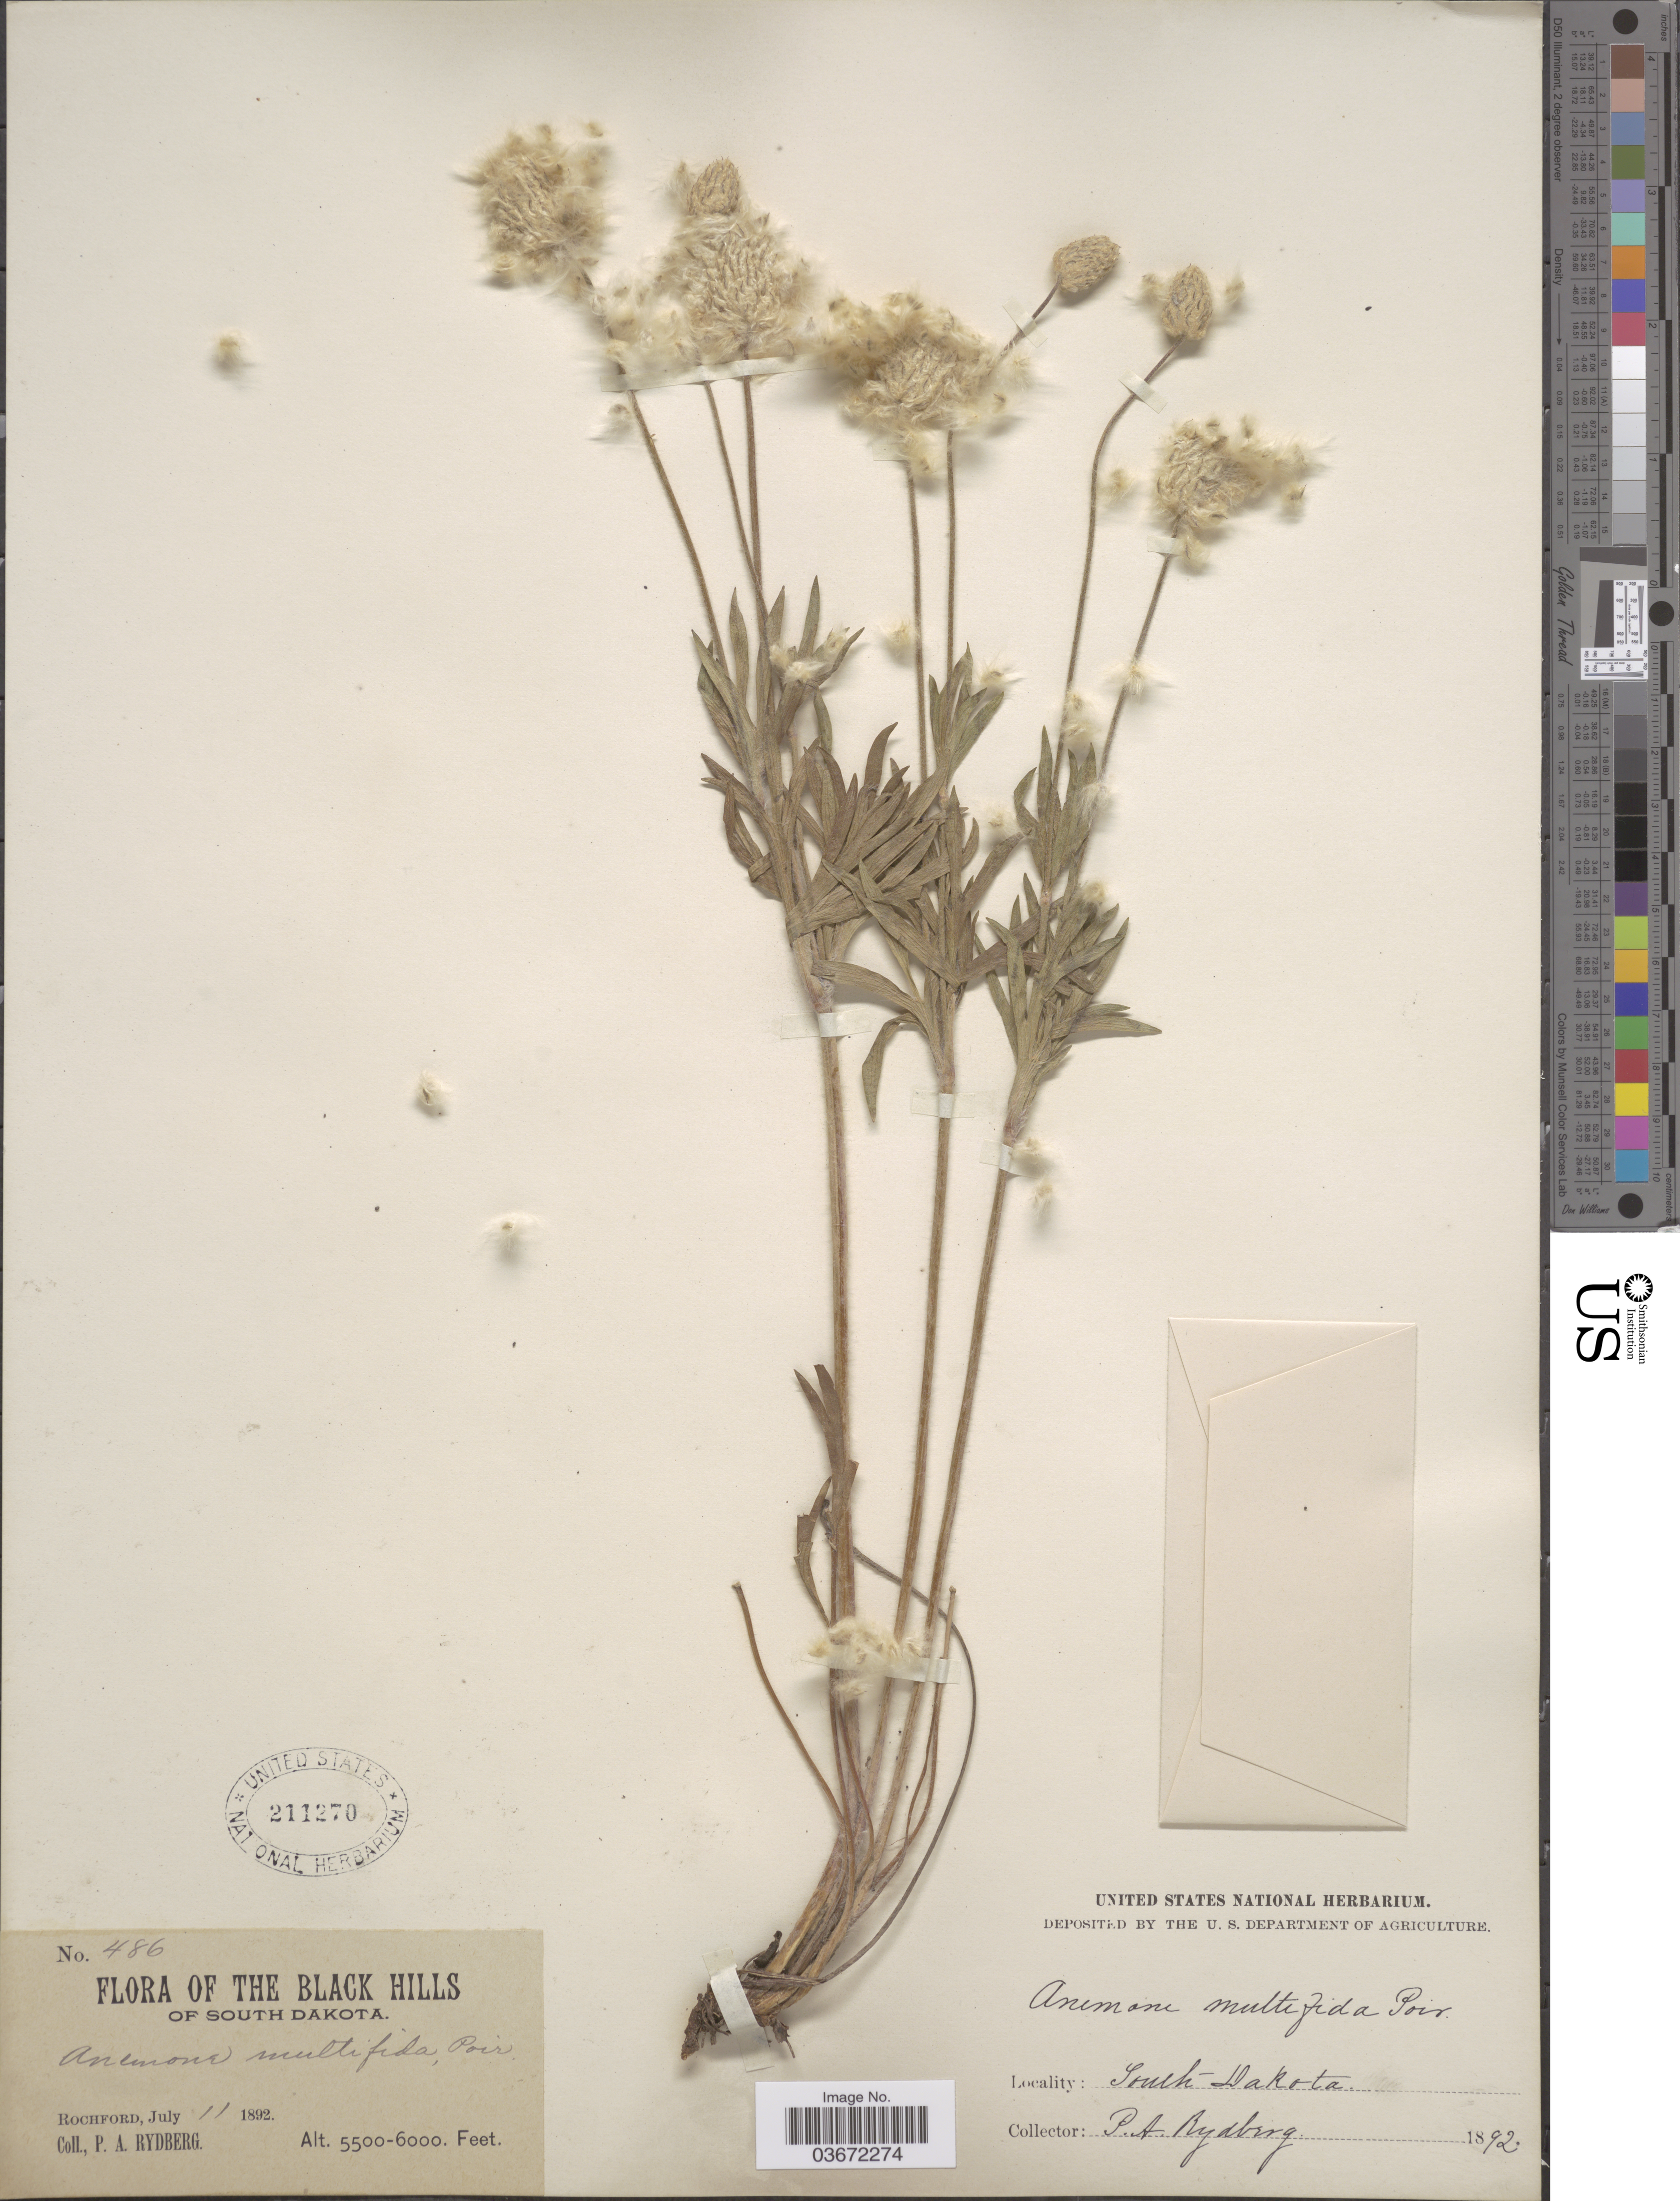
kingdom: Plantae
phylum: Tracheophyta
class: Magnoliopsida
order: Ranunculales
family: Ranunculaceae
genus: Anemone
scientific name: Anemone globosa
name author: (Torr. & A. Gray) Nutt. ex A. Heller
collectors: P. A. Rydberg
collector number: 486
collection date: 1892-07-11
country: United States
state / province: South Dakota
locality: The Black Hills. Rochford.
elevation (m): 1676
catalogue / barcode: US 211270